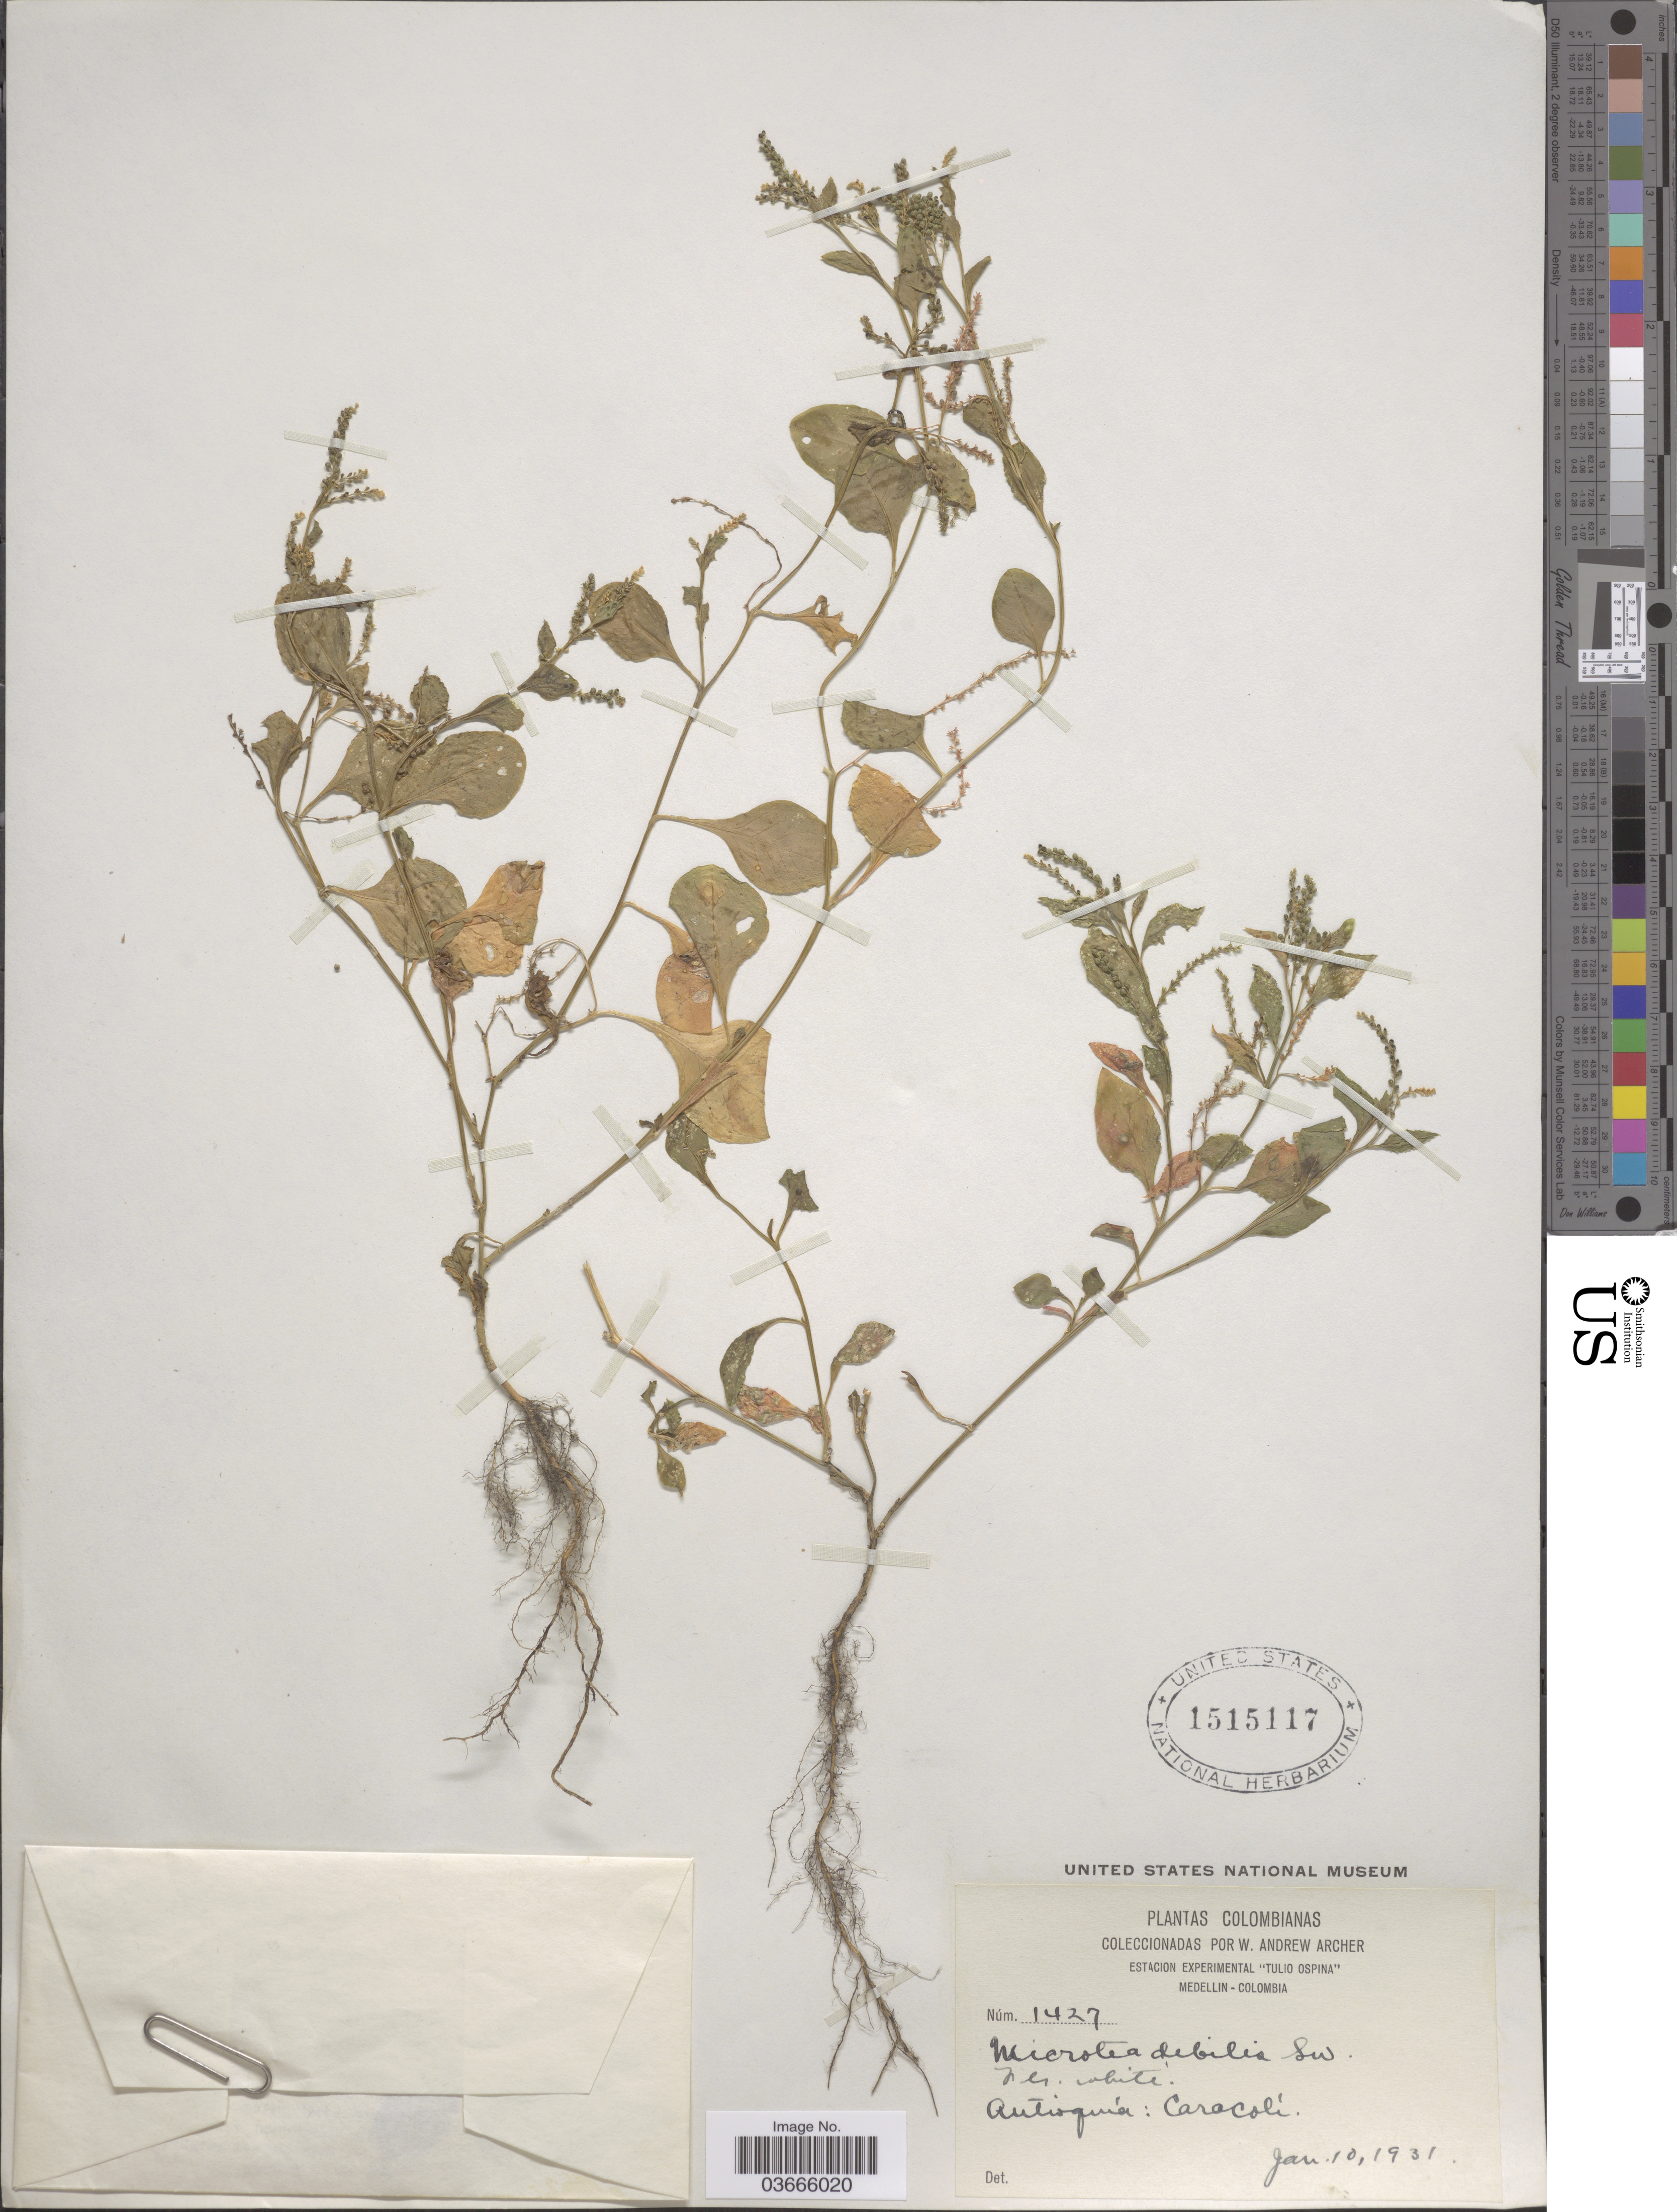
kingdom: Plantae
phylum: Tracheophyta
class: Magnoliopsida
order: Caryophyllales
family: Microteaceae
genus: Microtea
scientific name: Microtea debilis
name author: Sw.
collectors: W. A. Archer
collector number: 1427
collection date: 1931-01-10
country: Colombia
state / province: Antioquia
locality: Caracoli.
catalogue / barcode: US 1515117